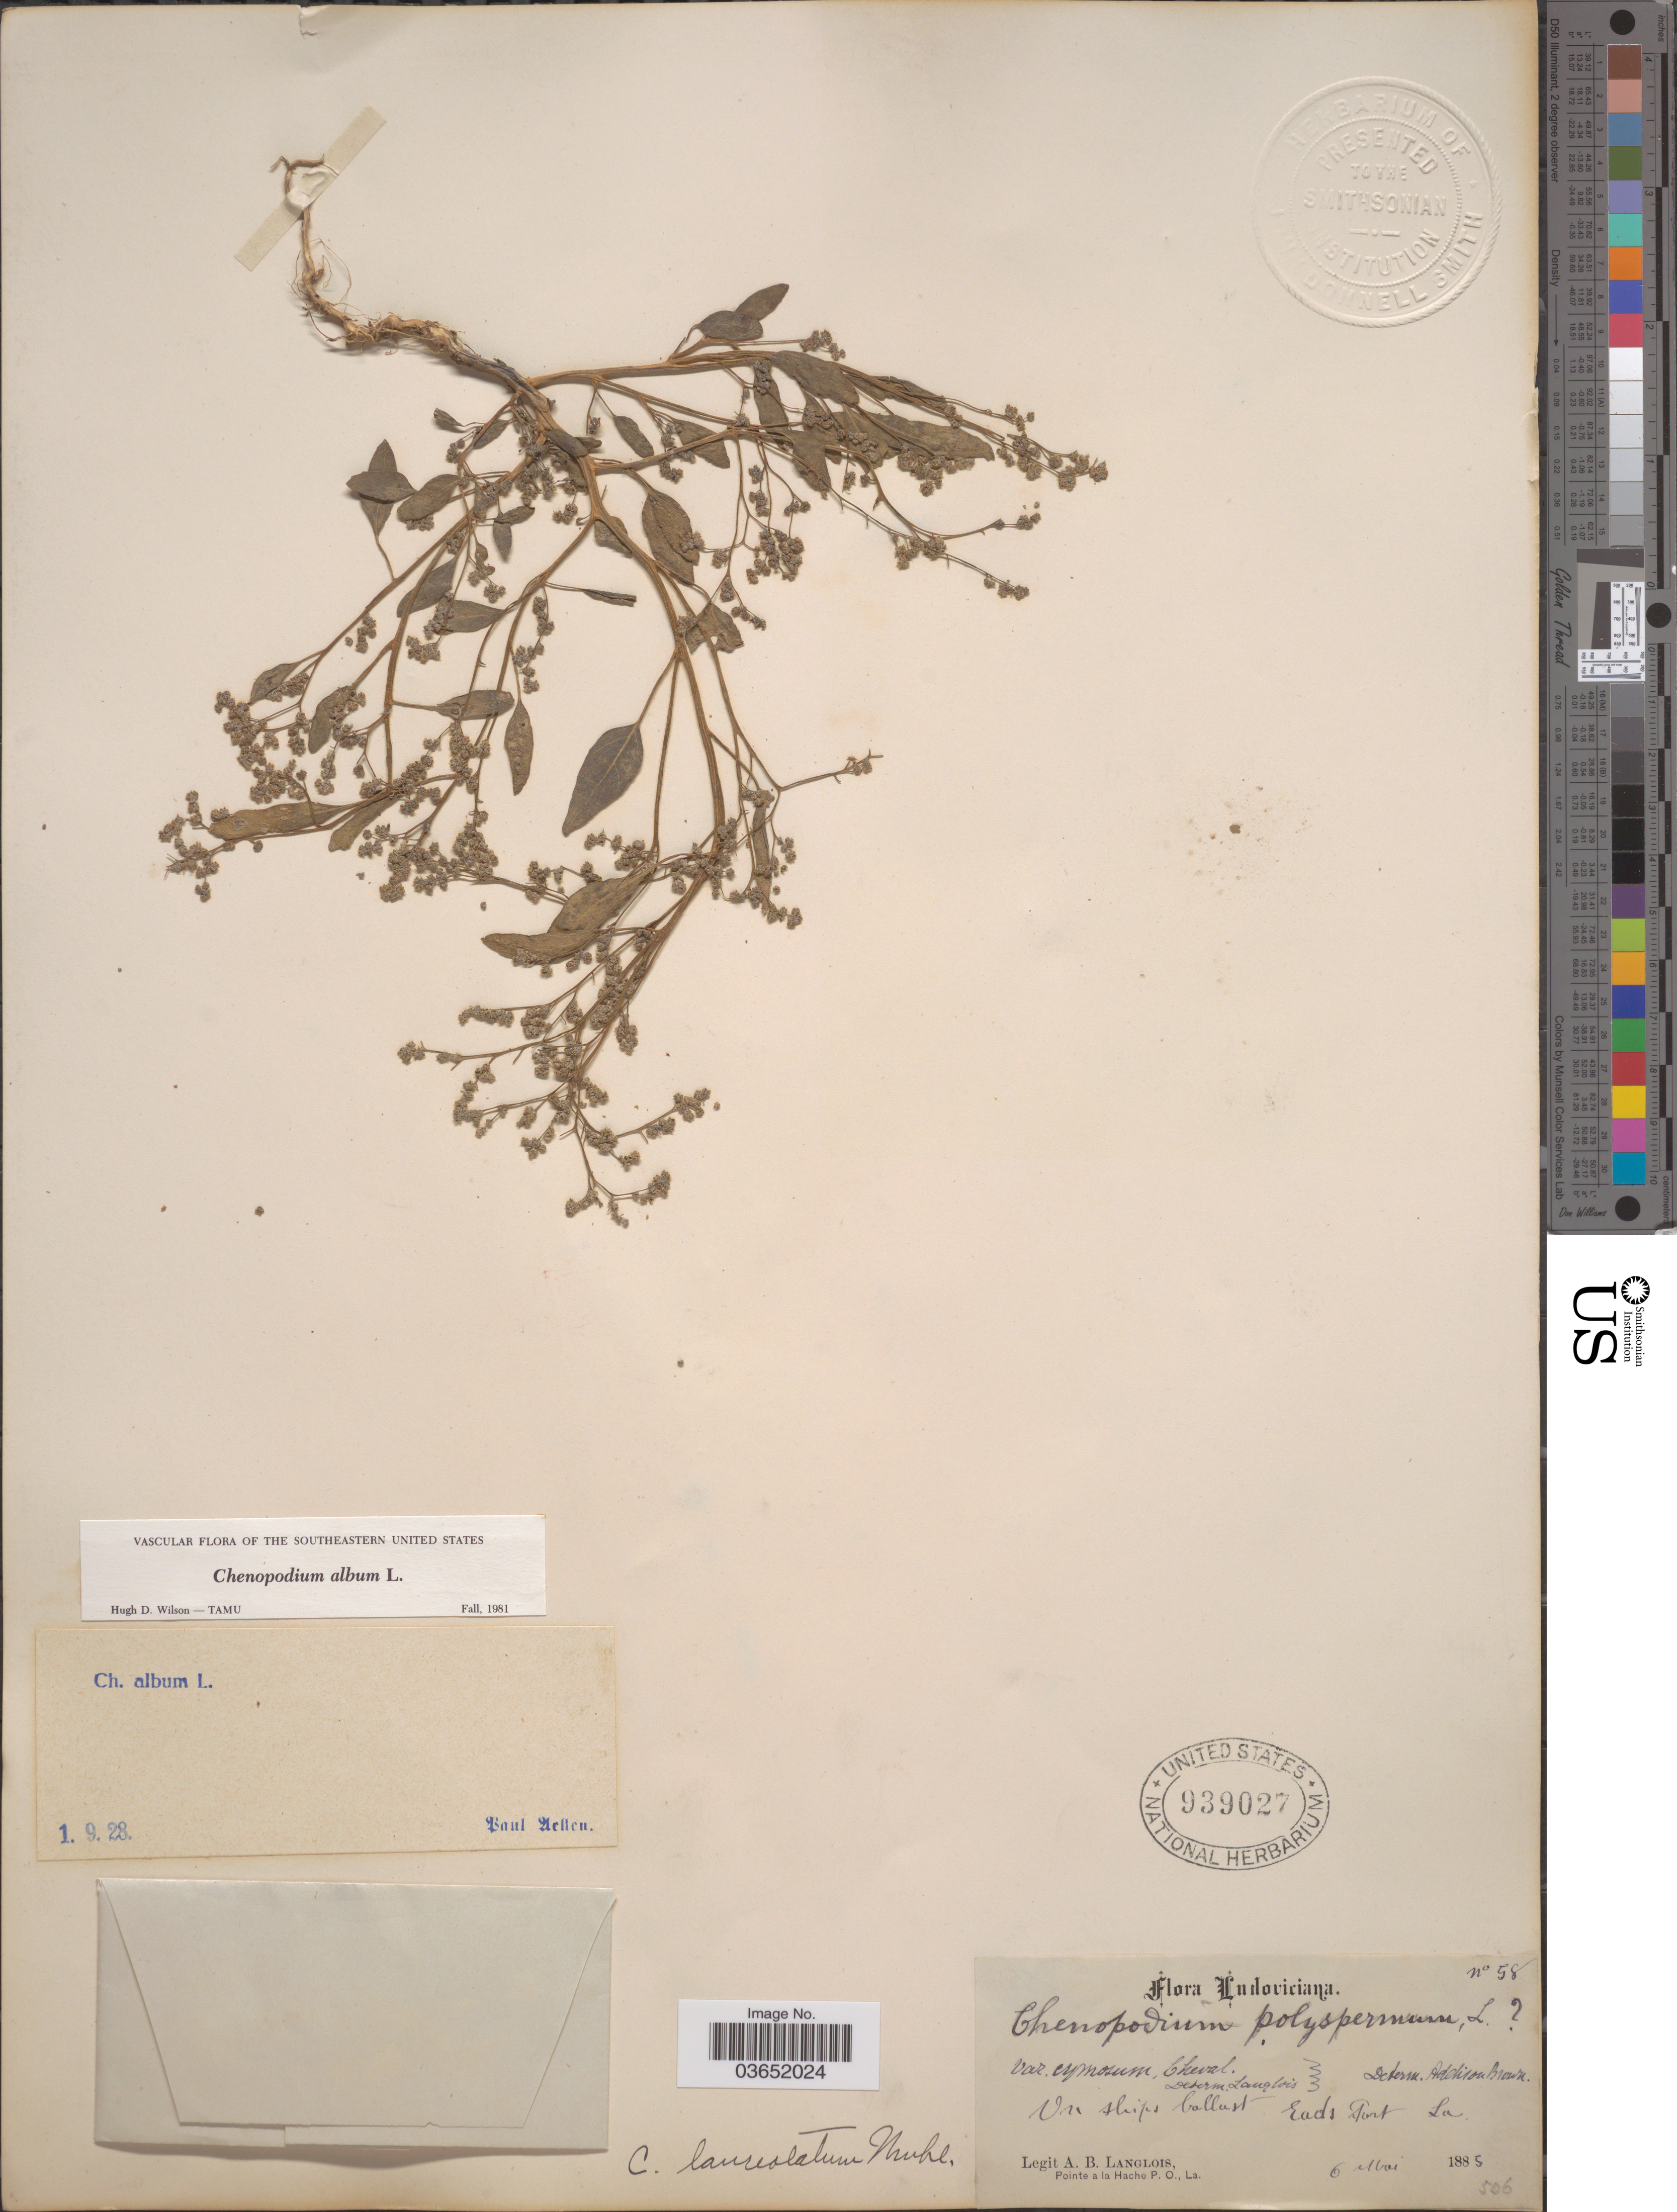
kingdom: Plantae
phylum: Tracheophyta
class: Magnoliopsida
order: Caryophyllales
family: Amaranthaceae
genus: Chenopodium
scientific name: Chenopodium album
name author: L.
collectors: A. Langlois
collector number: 58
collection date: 1885-05-06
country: United States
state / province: Louisiana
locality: On ships ballast. Eads Port.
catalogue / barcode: US 939027